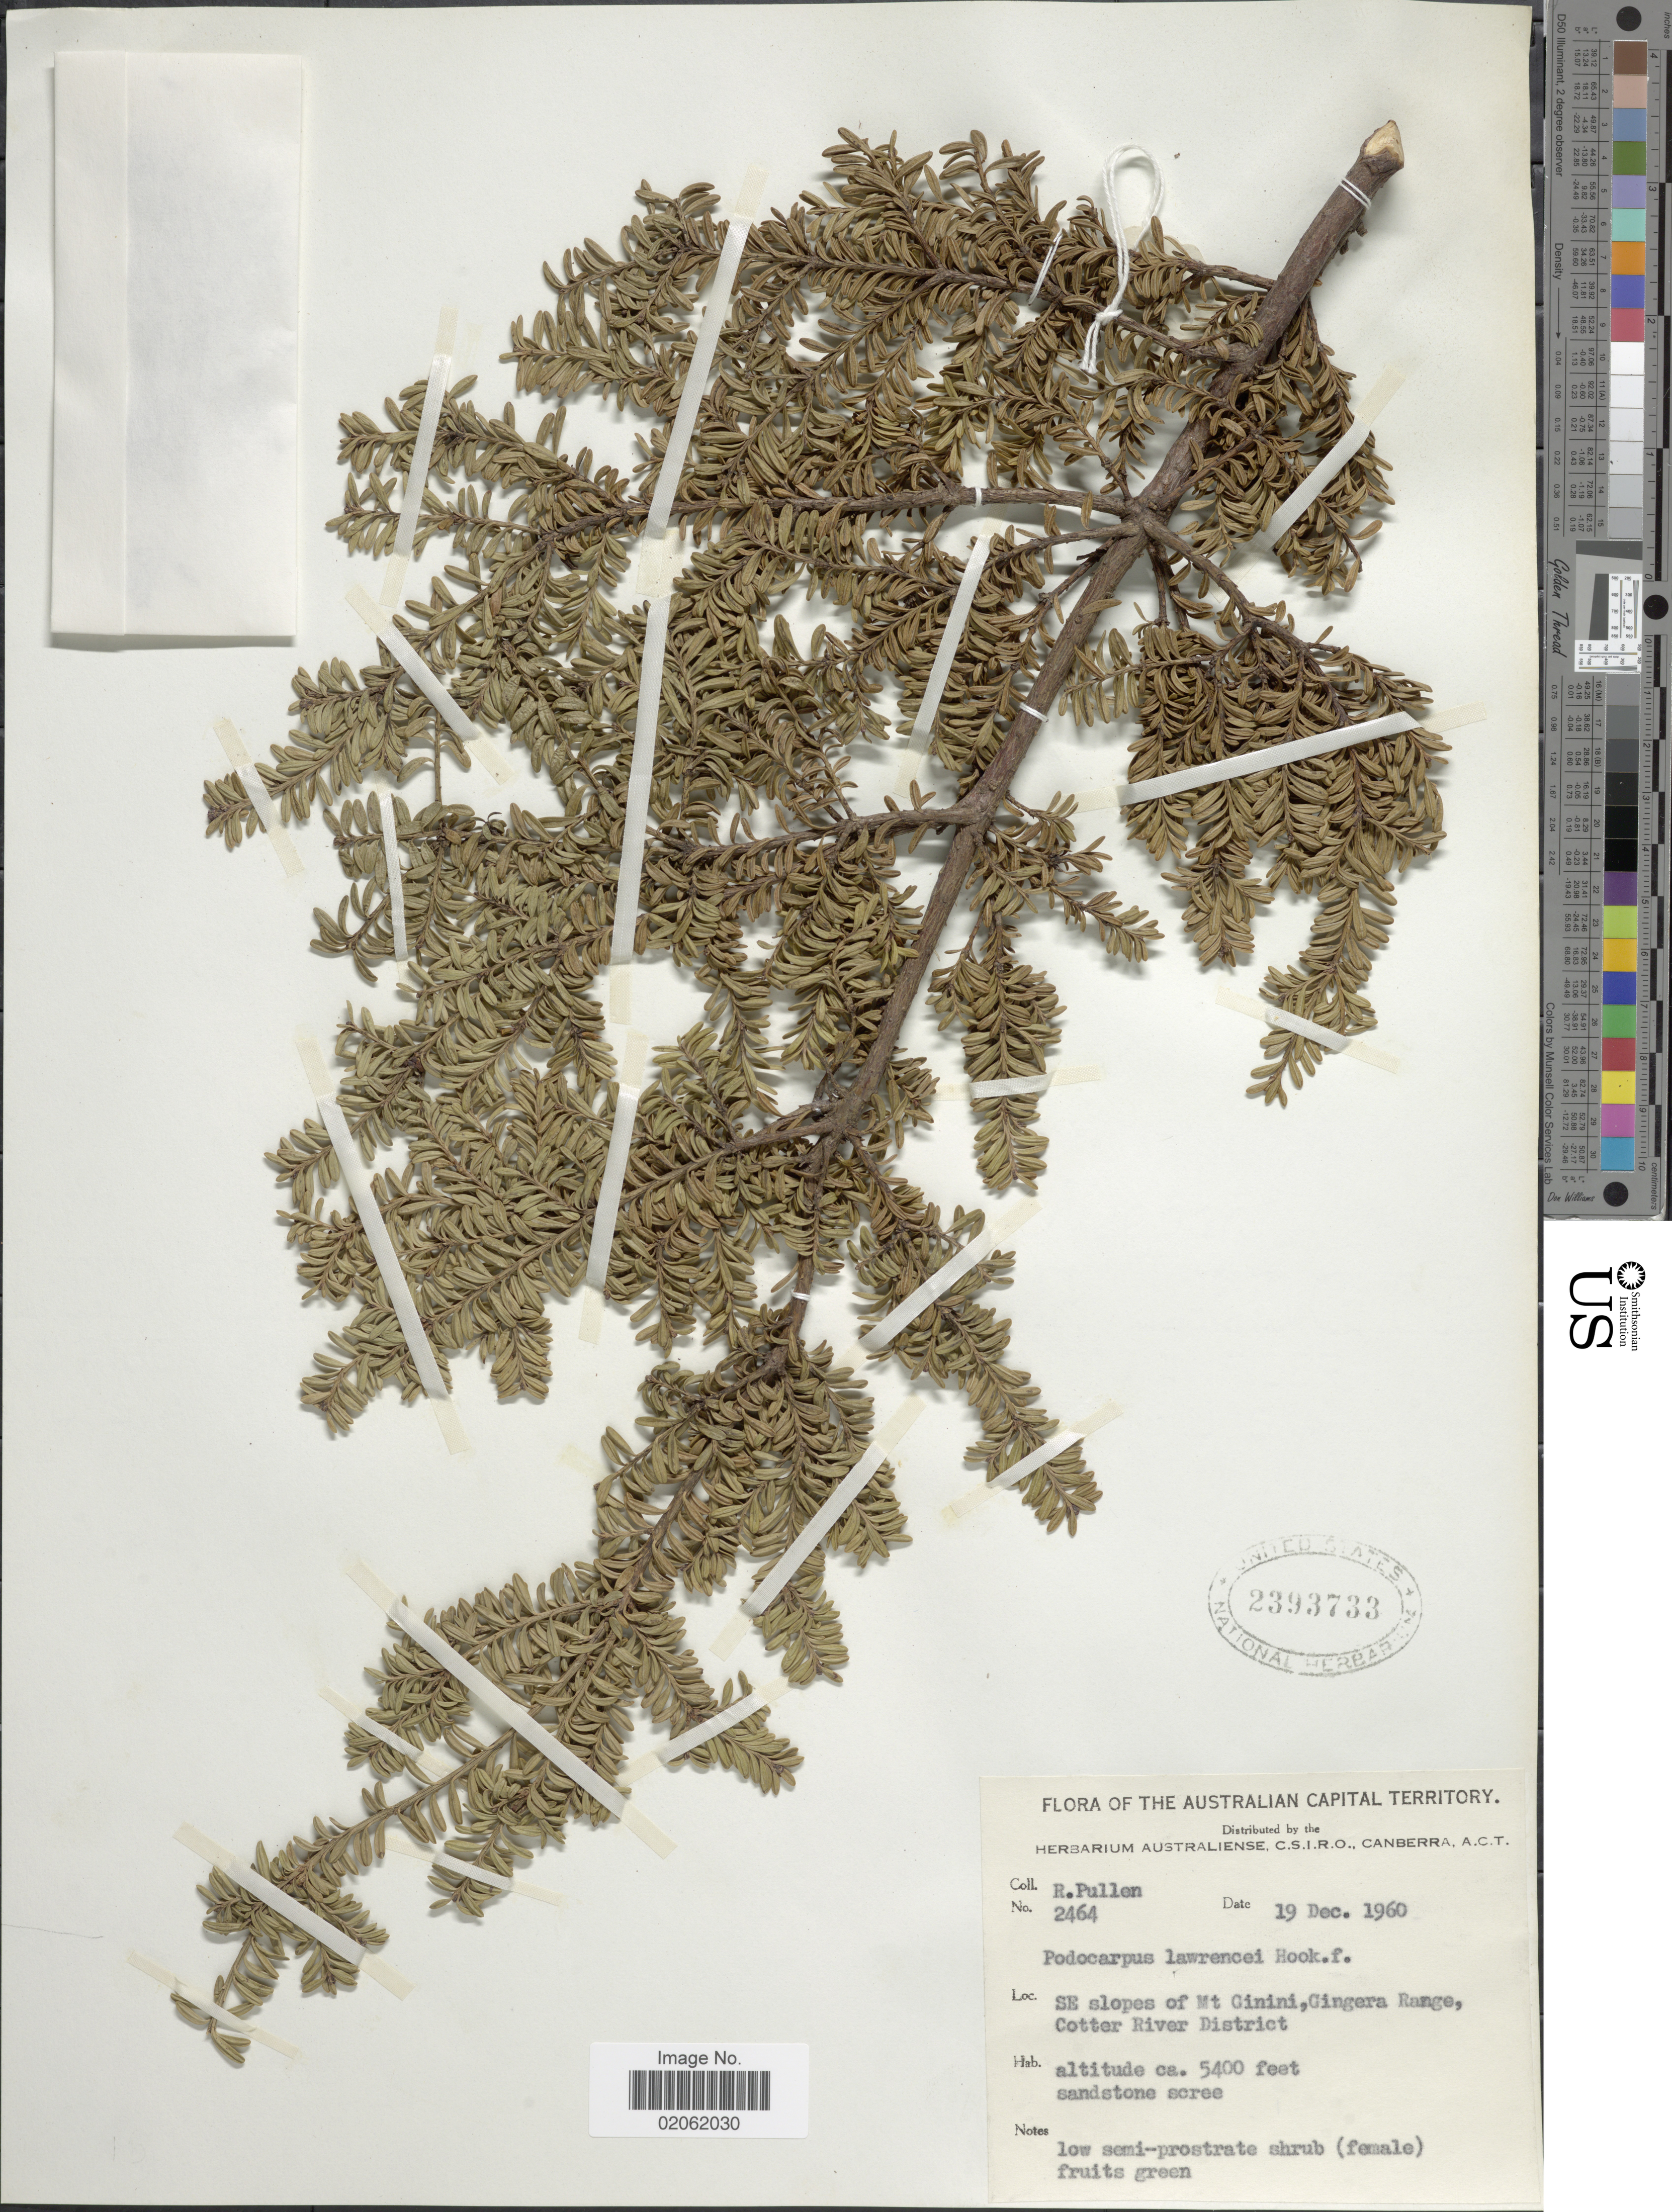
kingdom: Plantae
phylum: Tracheophyta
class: Pinopsida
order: Pinales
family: Podocarpaceae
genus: Podocarpus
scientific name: Podocarpus alpinus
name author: R. Br. ex Hook. f.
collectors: R. Pullen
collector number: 2464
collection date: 1960-12-19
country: Australia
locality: The Australian Capital Territory, SE slopes of Mt Ginini, Gingera Range, Cotter River District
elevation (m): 1646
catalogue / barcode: US 2393733